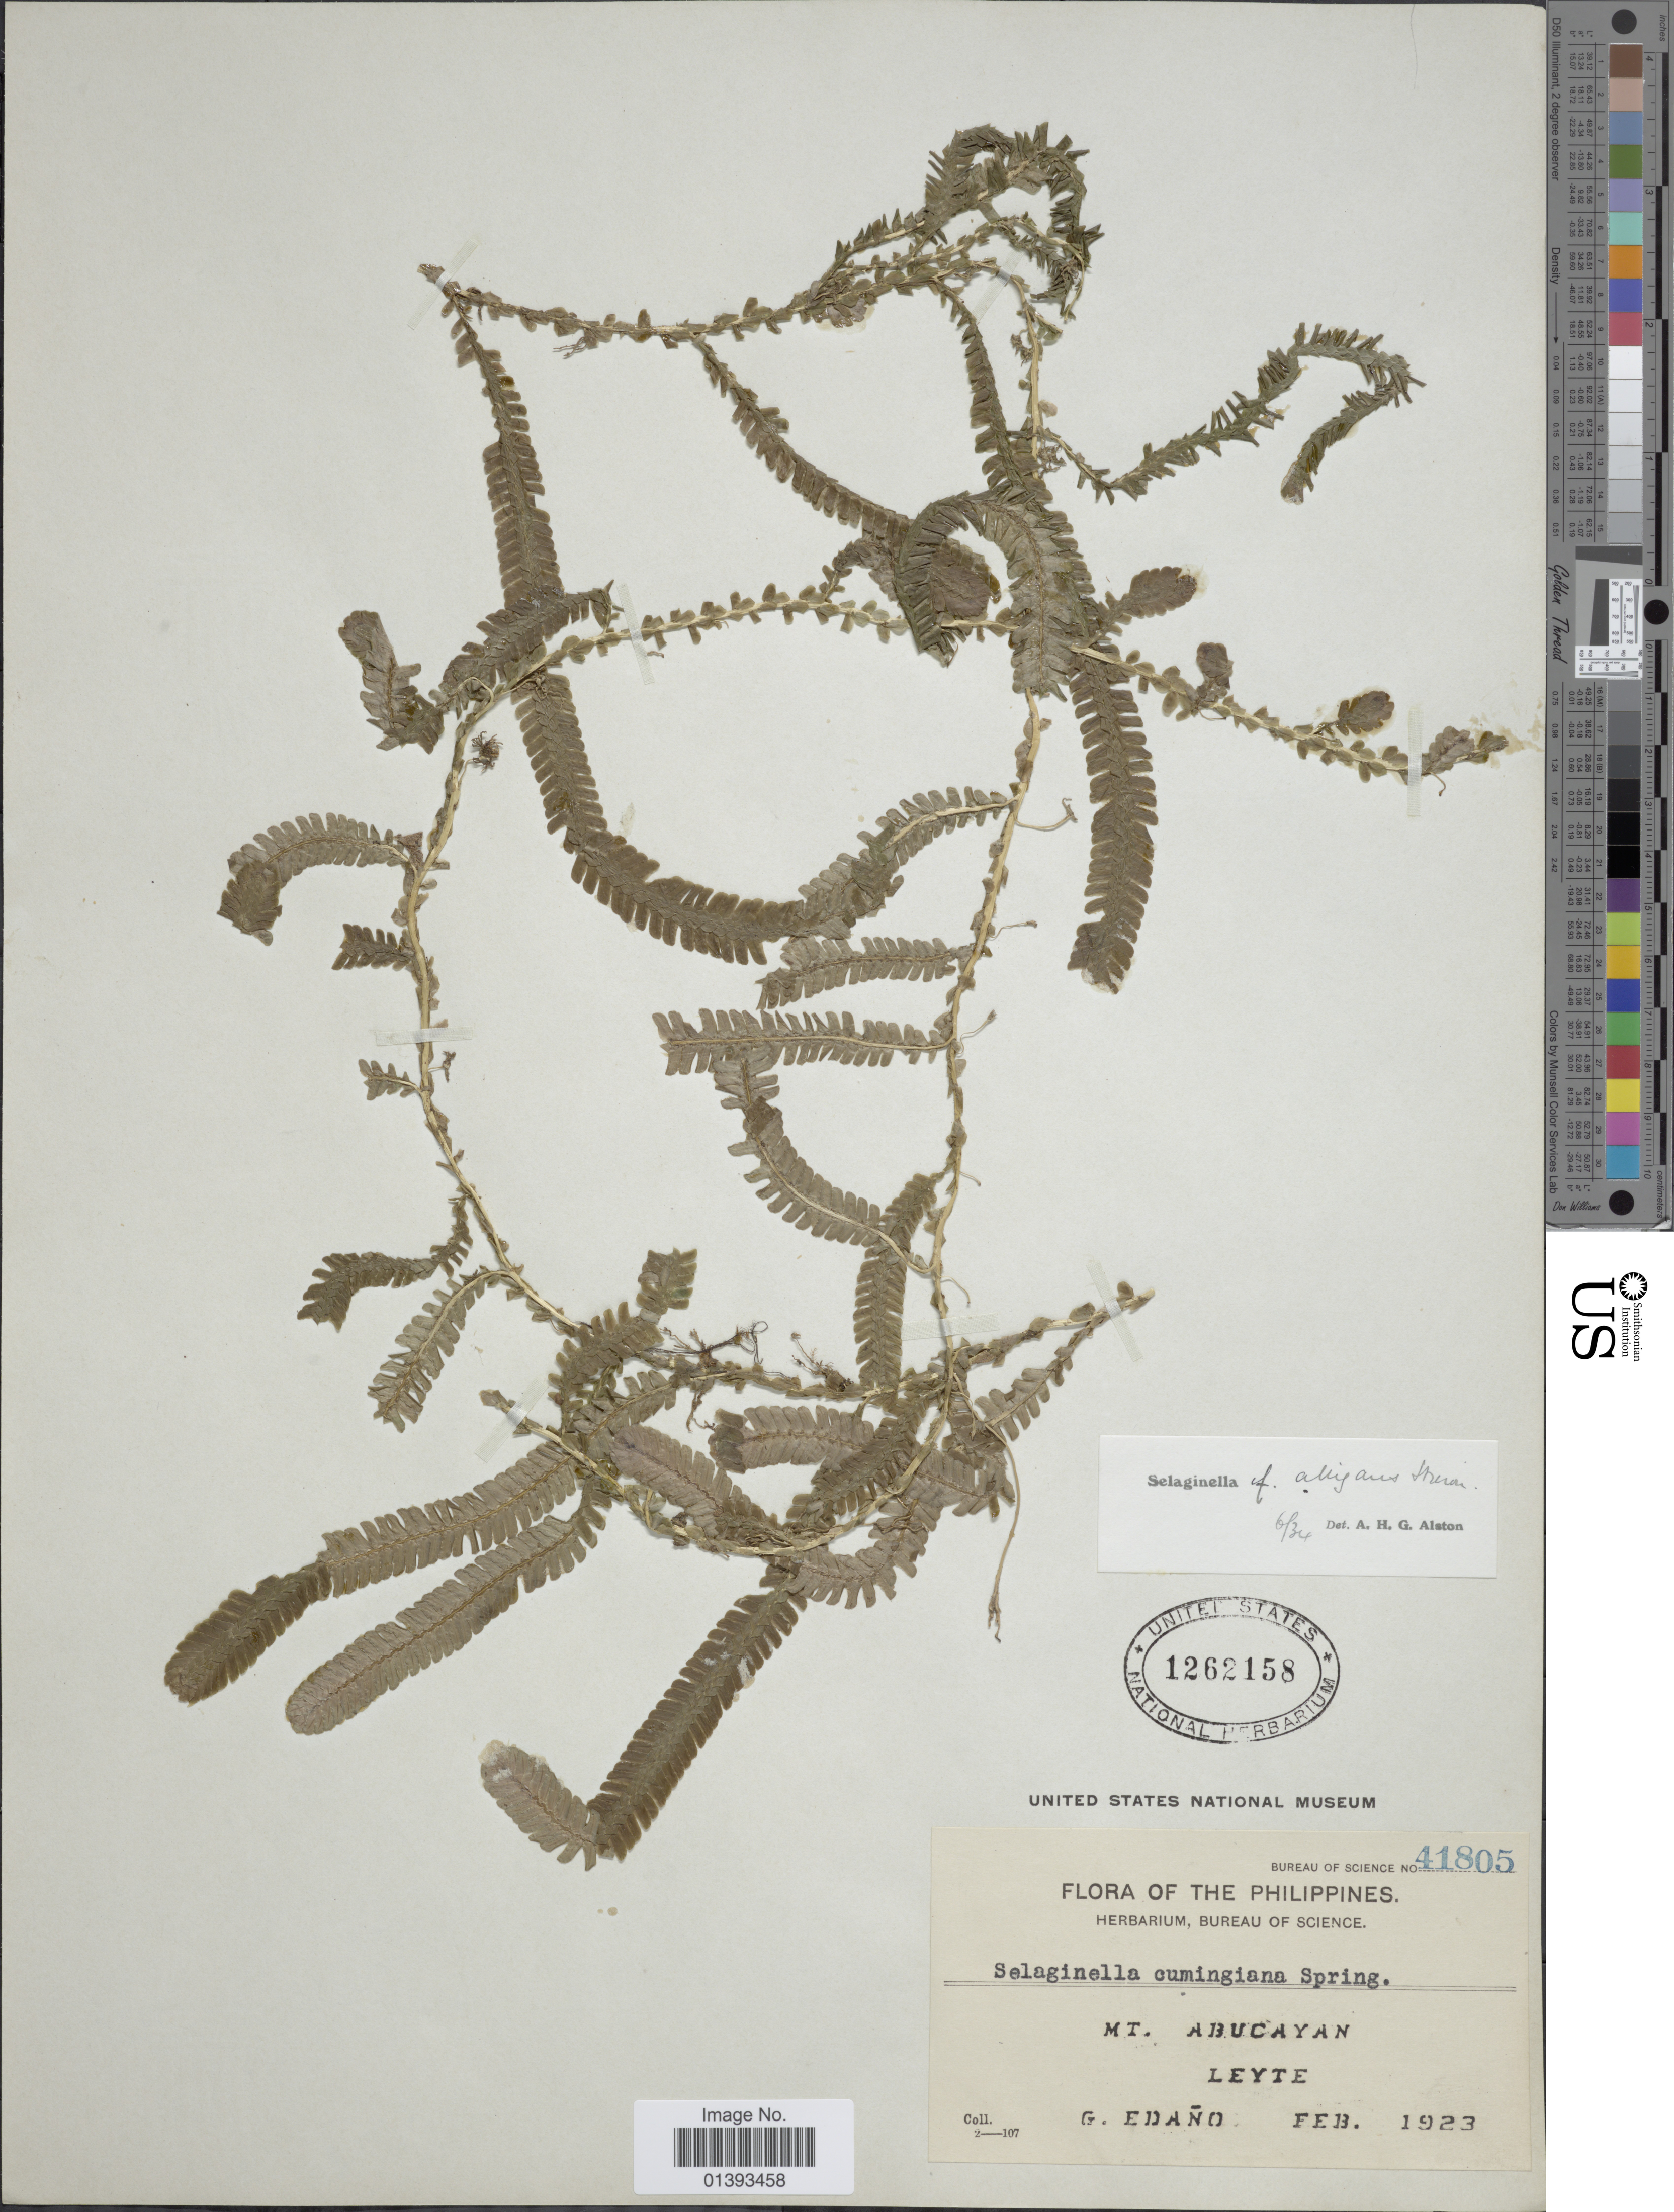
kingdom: Plantae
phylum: Tracheophyta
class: Lycopodiopsida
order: Selaginellales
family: Selaginellaceae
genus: Selaginella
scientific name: Selaginella alligans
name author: Hieron.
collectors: G. E. Edaño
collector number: Bureau of Science 41805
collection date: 1923-02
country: Philippines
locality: Mt. Abucayan, leyte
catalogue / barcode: US 1262158